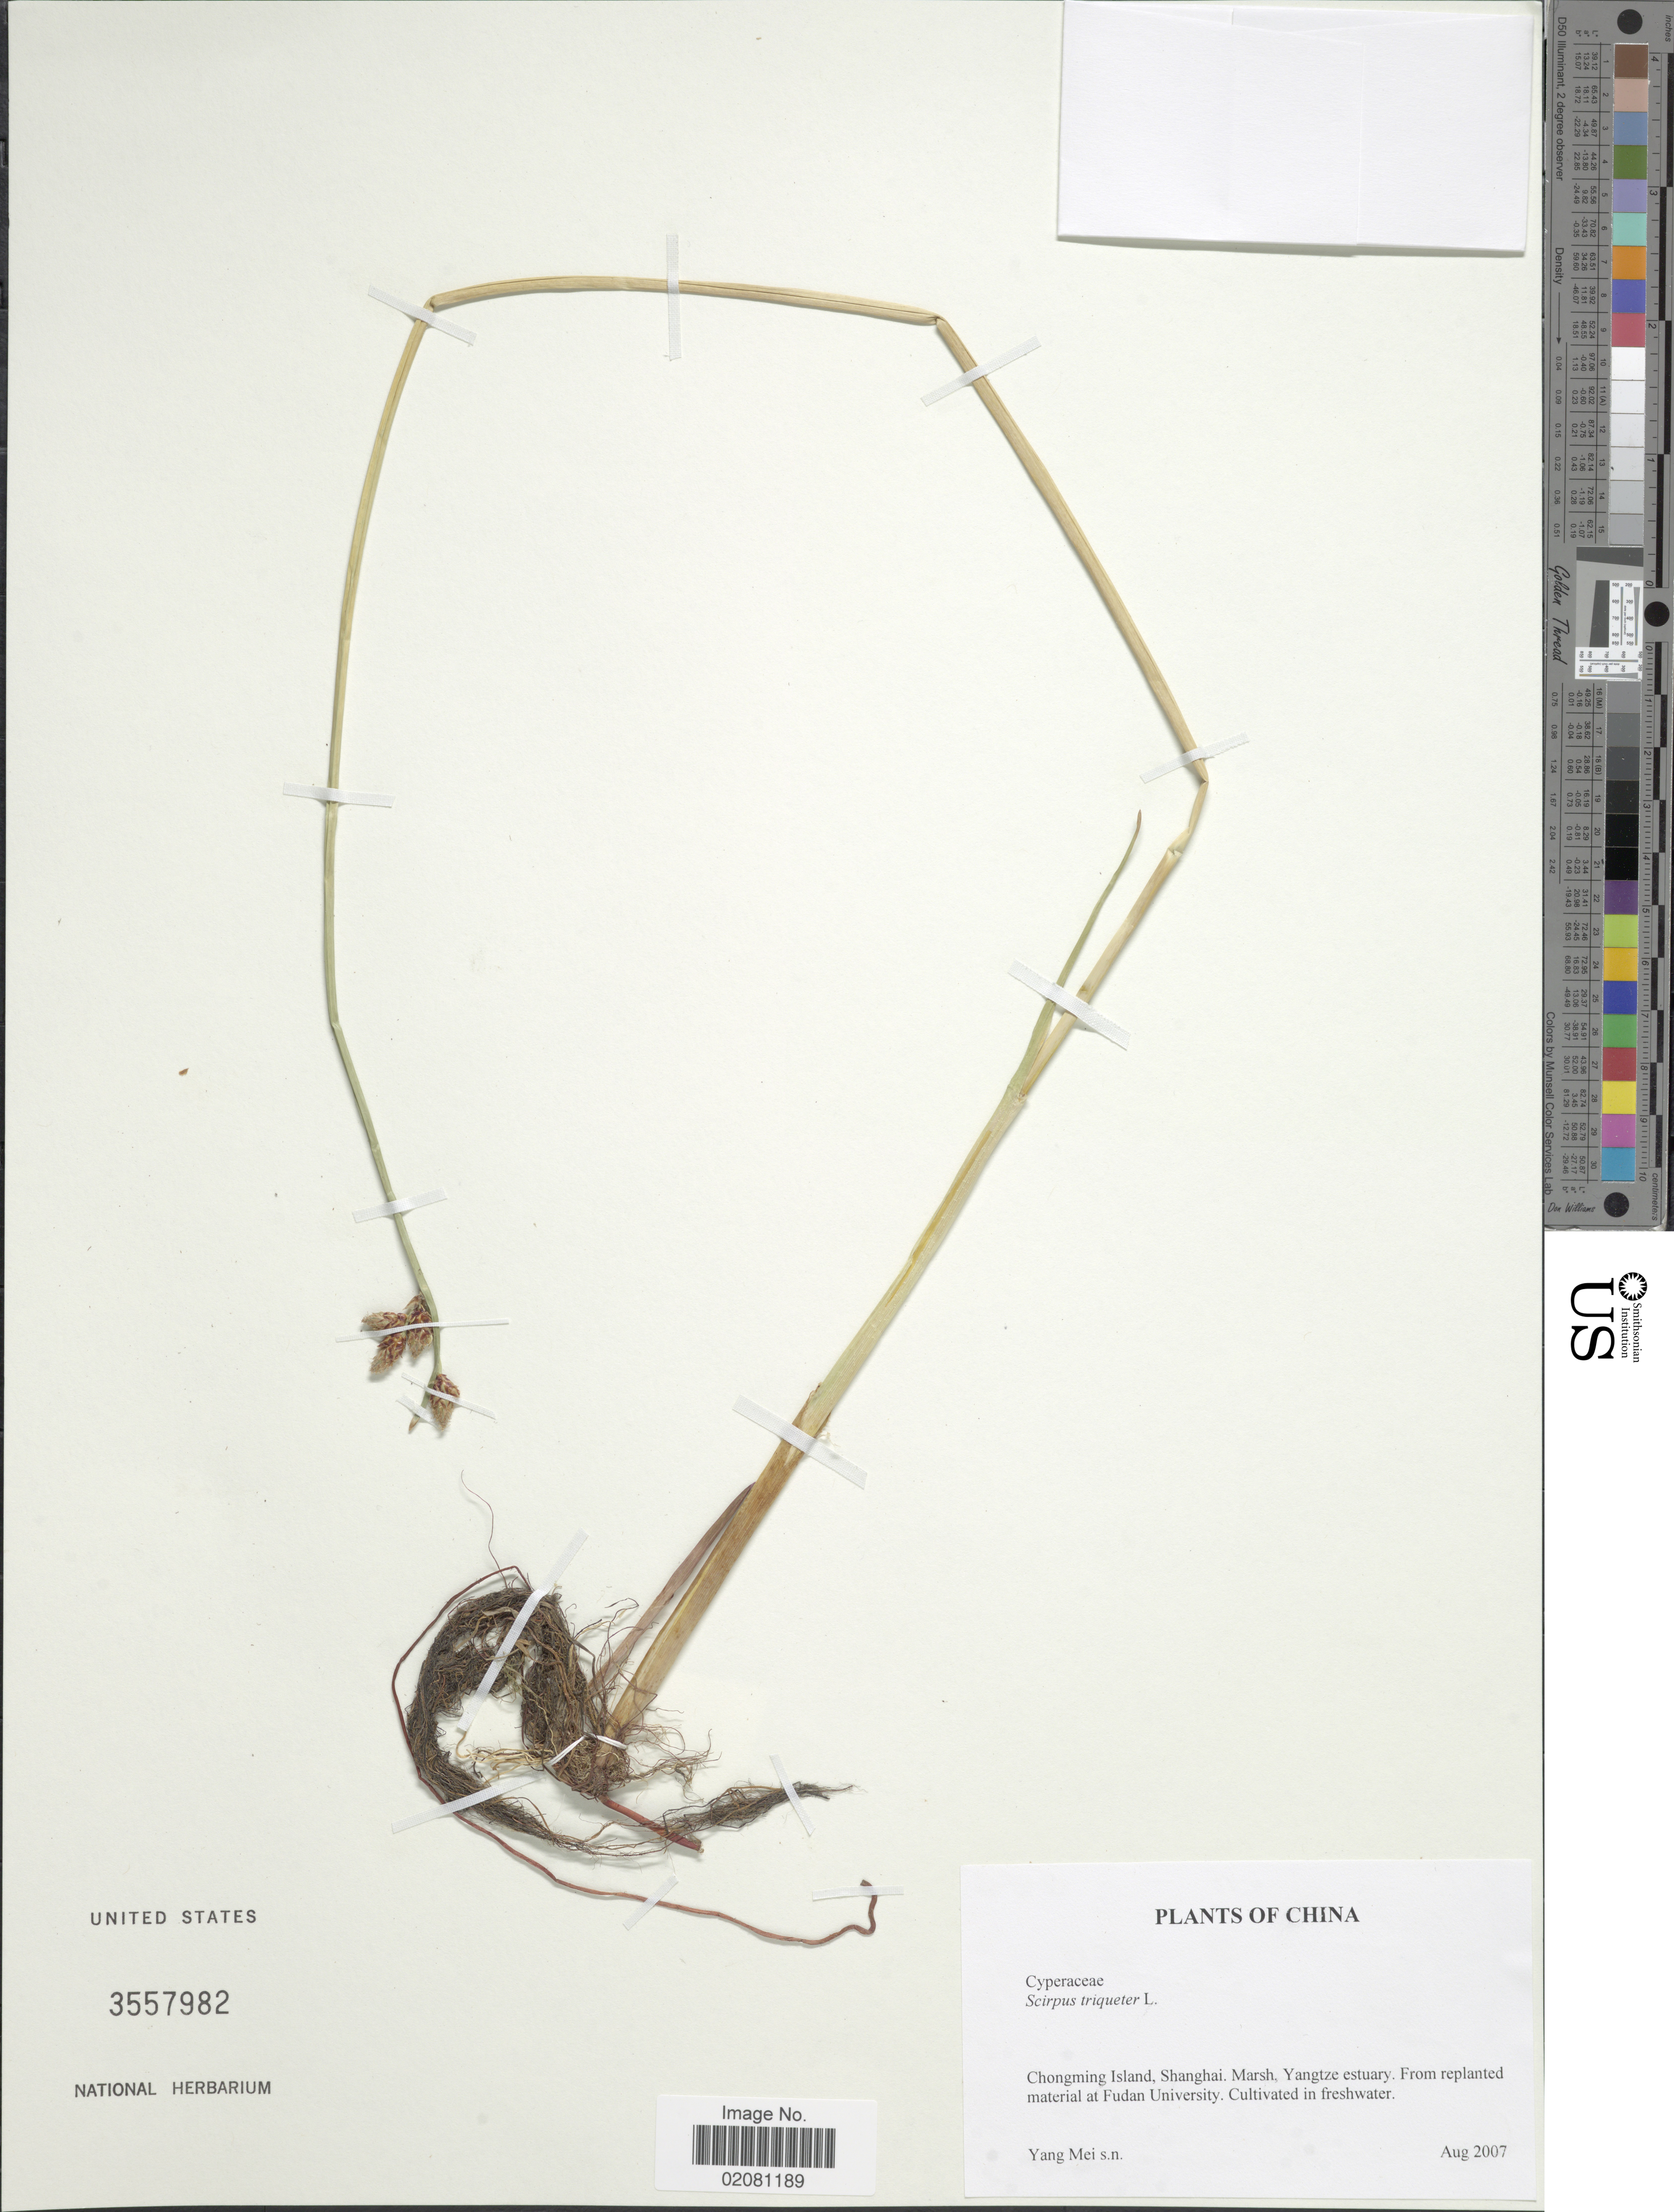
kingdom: Plantae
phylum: Tracheophyta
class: Liliopsida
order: Poales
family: Cyperaceae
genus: Schoenoplectus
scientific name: Schoenoplectus triqueter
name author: (L.) Palla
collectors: Y. Mei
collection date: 2007-08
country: China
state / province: Shanghai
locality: Chongming Island, Shanghai, Yangtze estuary, from replanted material at Fudan University, cultivated in freshwater.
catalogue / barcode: US 3557982